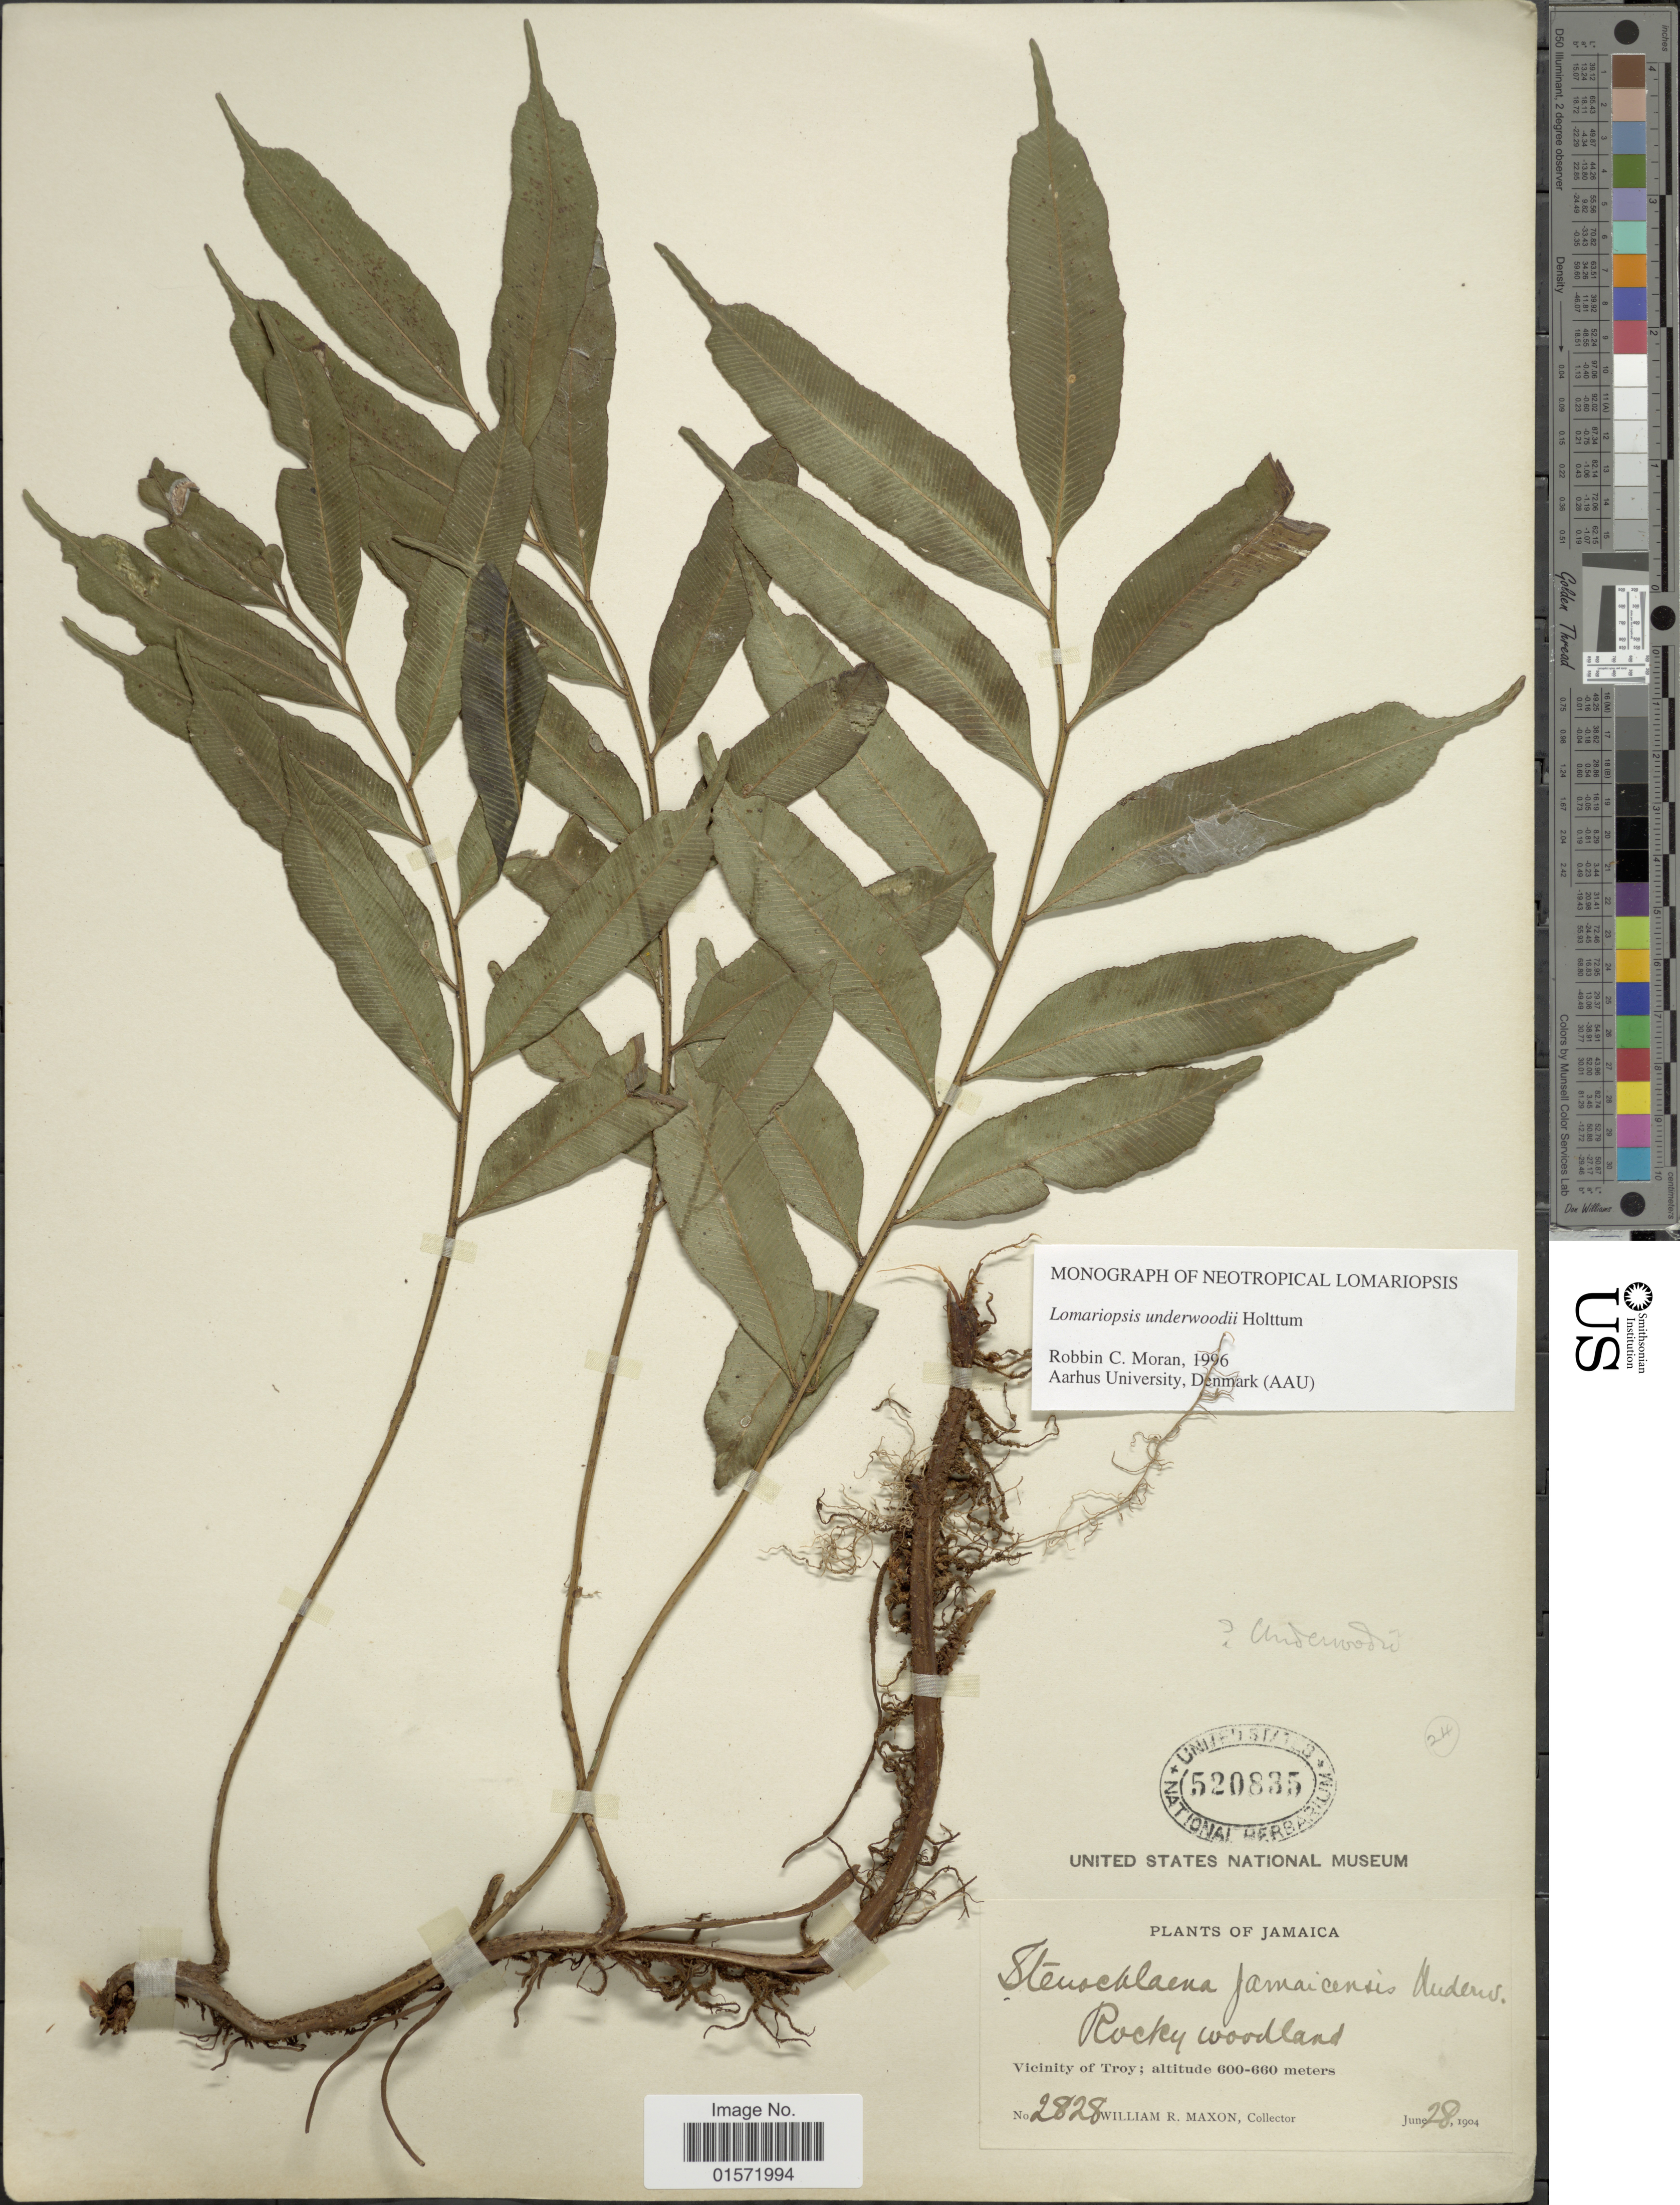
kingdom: Plantae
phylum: Tracheophyta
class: Polypodiopsida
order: Polypodiales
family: Lomariopsidaceae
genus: Lomariopsis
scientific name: Lomariopsis underwoodii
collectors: W. R. Maxon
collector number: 2828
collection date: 1904-06-28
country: Jamaica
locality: Vicinity of Troy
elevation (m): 600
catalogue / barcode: US 520835